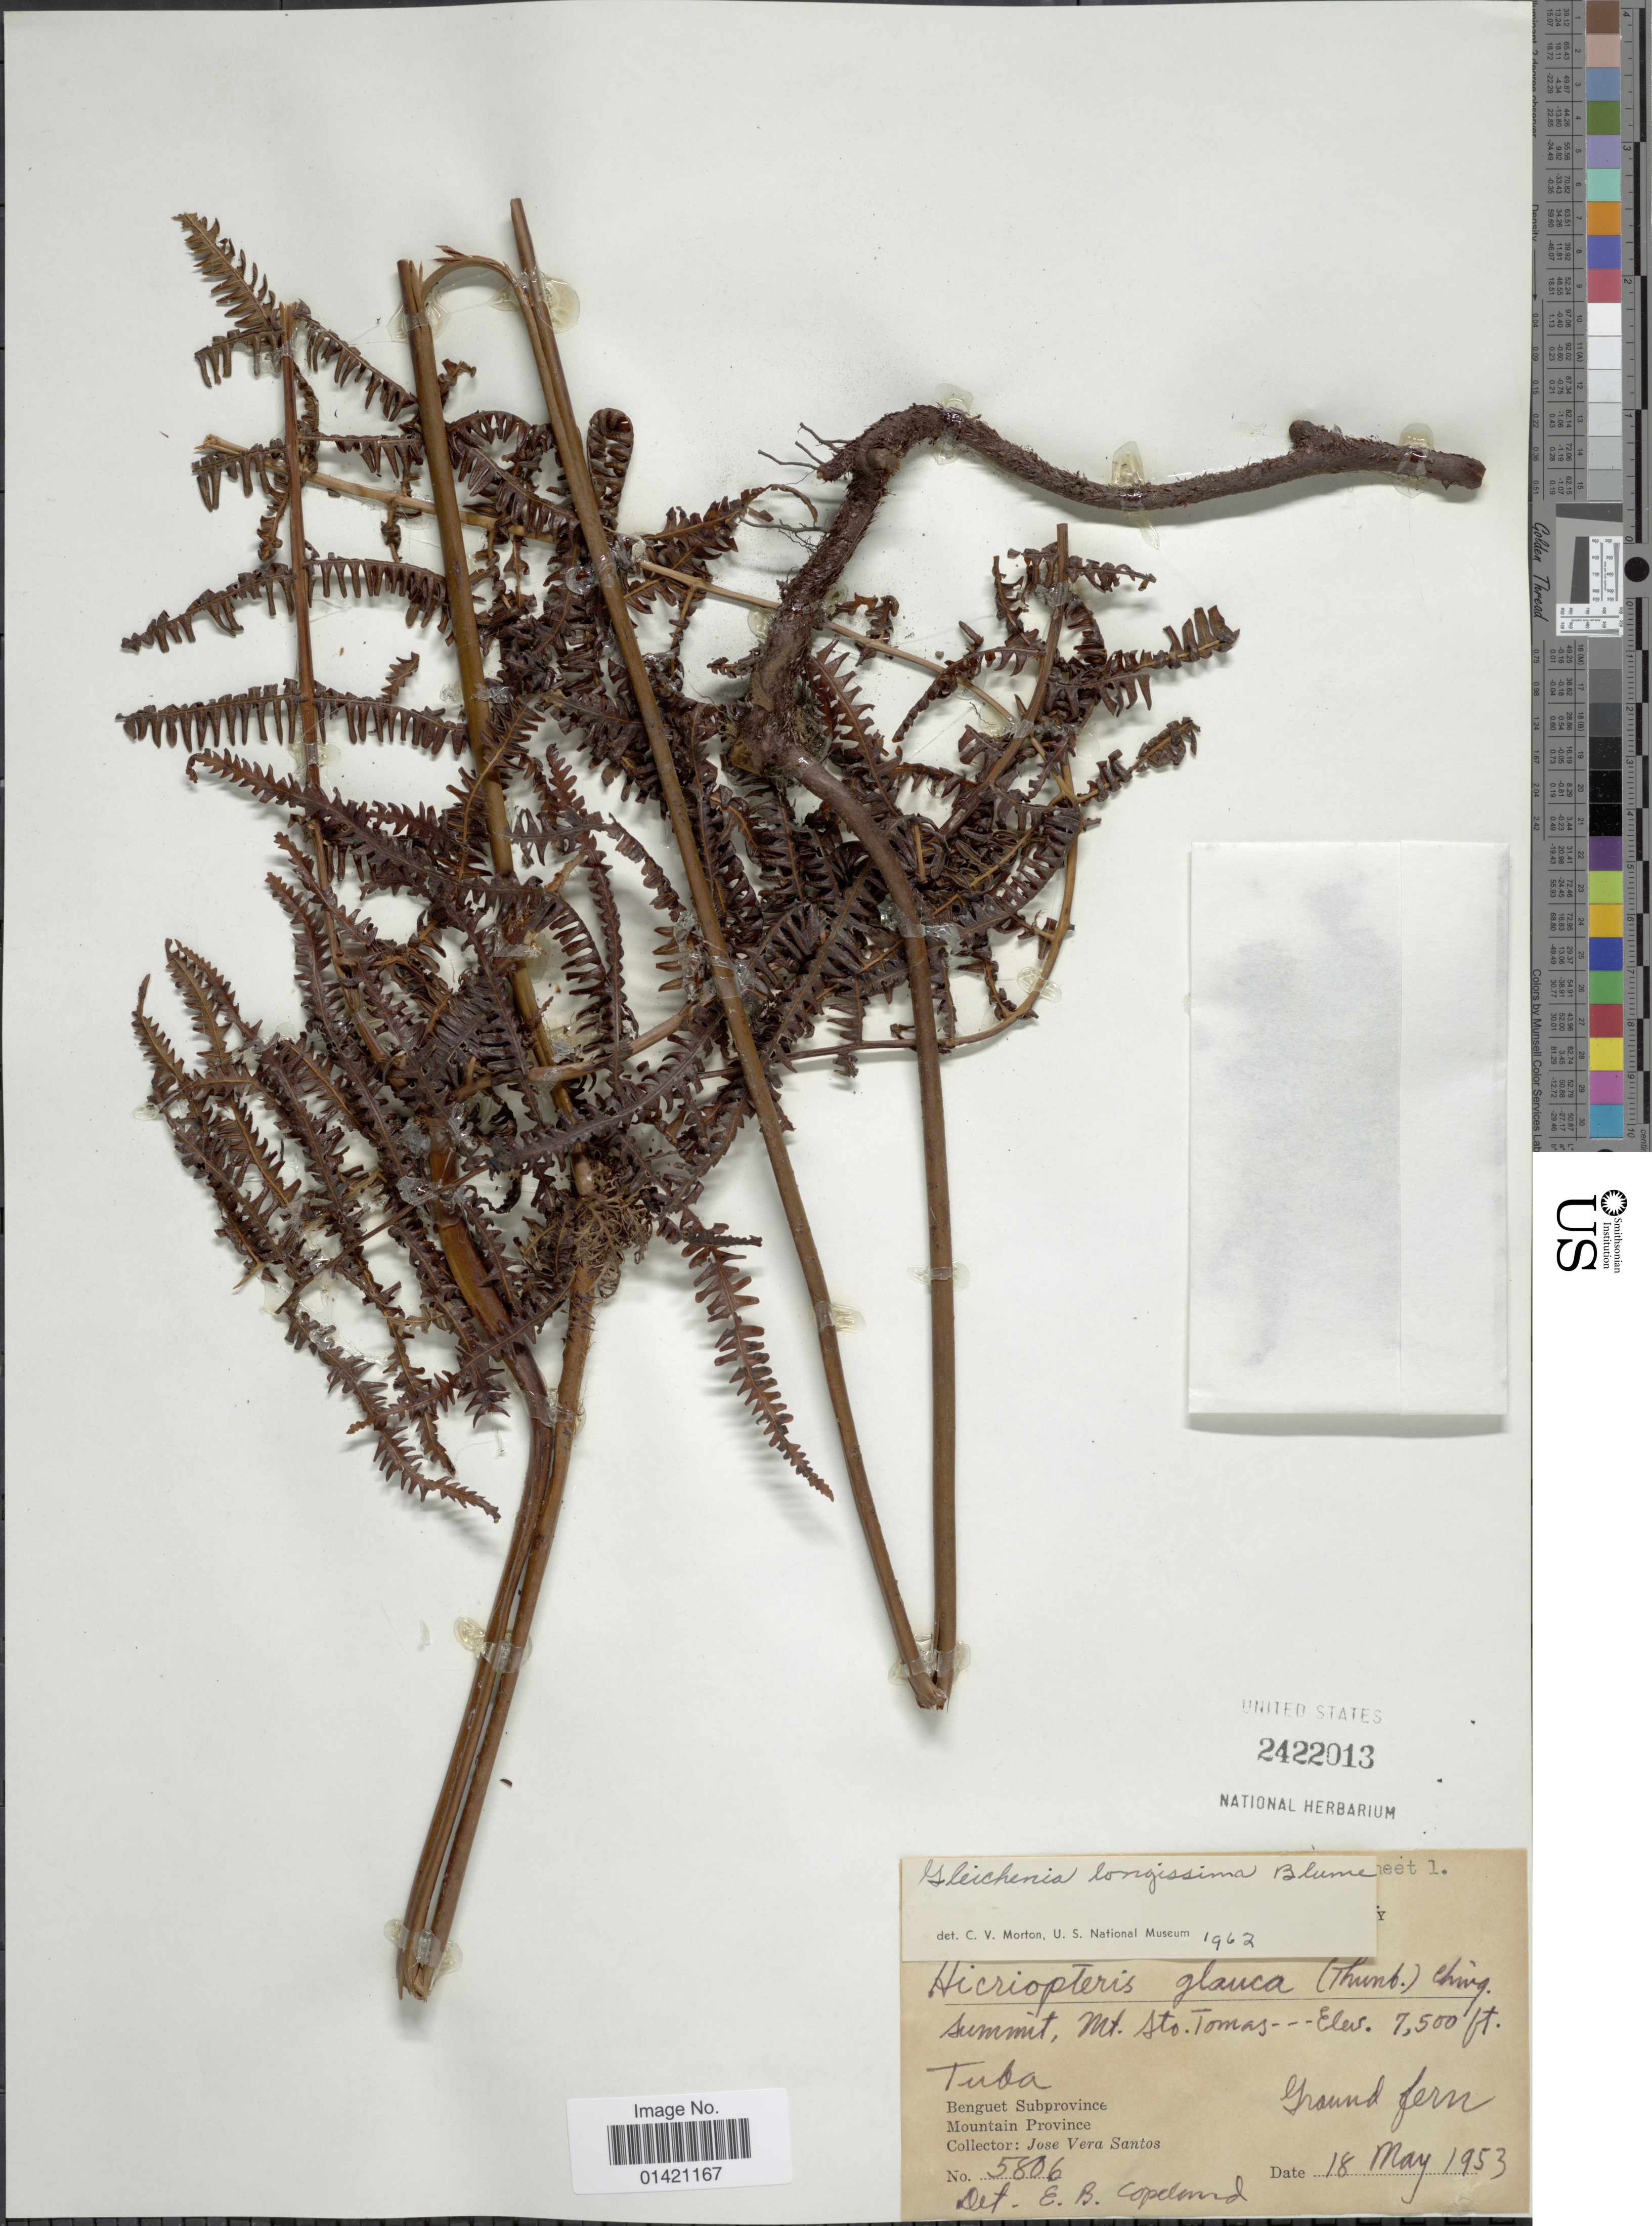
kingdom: Plantae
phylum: Tracheophyta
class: Polypodiopsida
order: Gleicheniales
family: Gleicheniaceae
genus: Diplopterygium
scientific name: Diplopterygium longissimum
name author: (Blume) Nakai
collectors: J. V. Santos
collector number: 5806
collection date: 1953-05-18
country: Philippines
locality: Tuba. Benguet Subprovince. Mountain Province. Grand fern.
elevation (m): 2286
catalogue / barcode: US 2422013